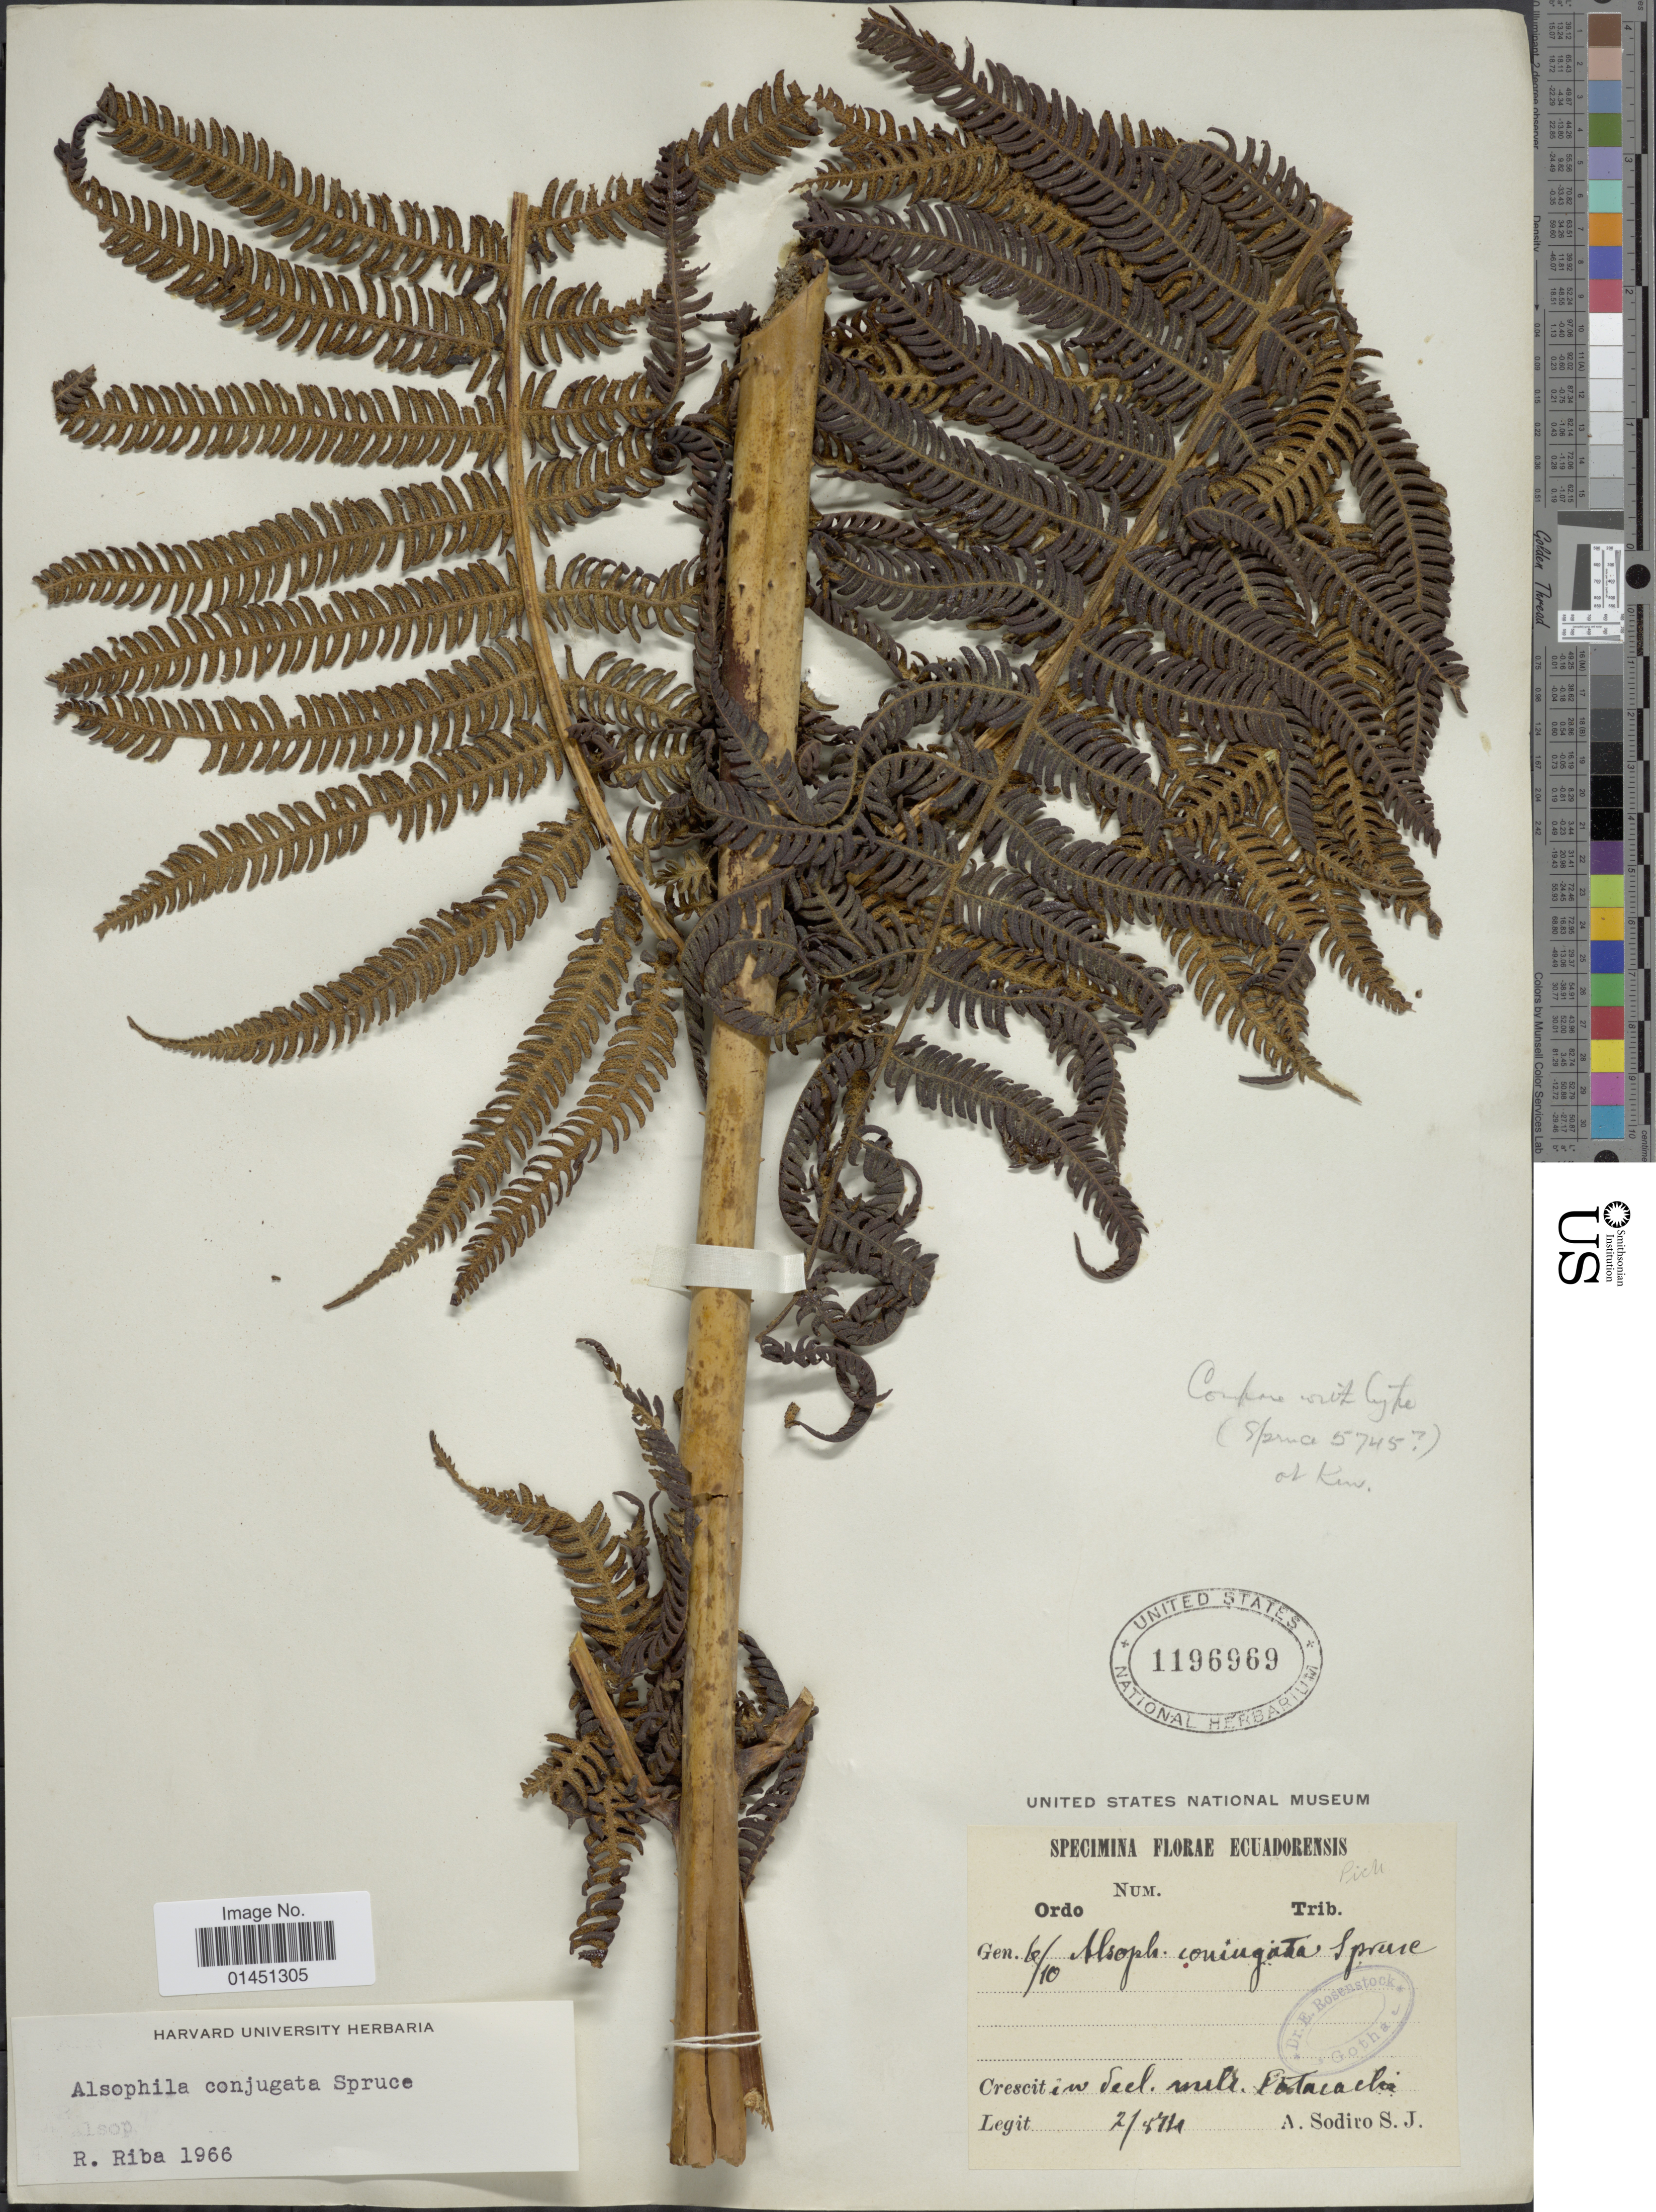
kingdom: Plantae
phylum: Tracheophyta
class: Polypodiopsida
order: Cyatheales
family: Cyatheaceae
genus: Cyathea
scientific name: Cyathea conjugata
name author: (Hook.) Domin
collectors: L. Sodiro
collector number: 06/10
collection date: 1814-02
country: Ecuador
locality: Crescit in decl. vulc. Cotacachi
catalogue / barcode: US 1196969